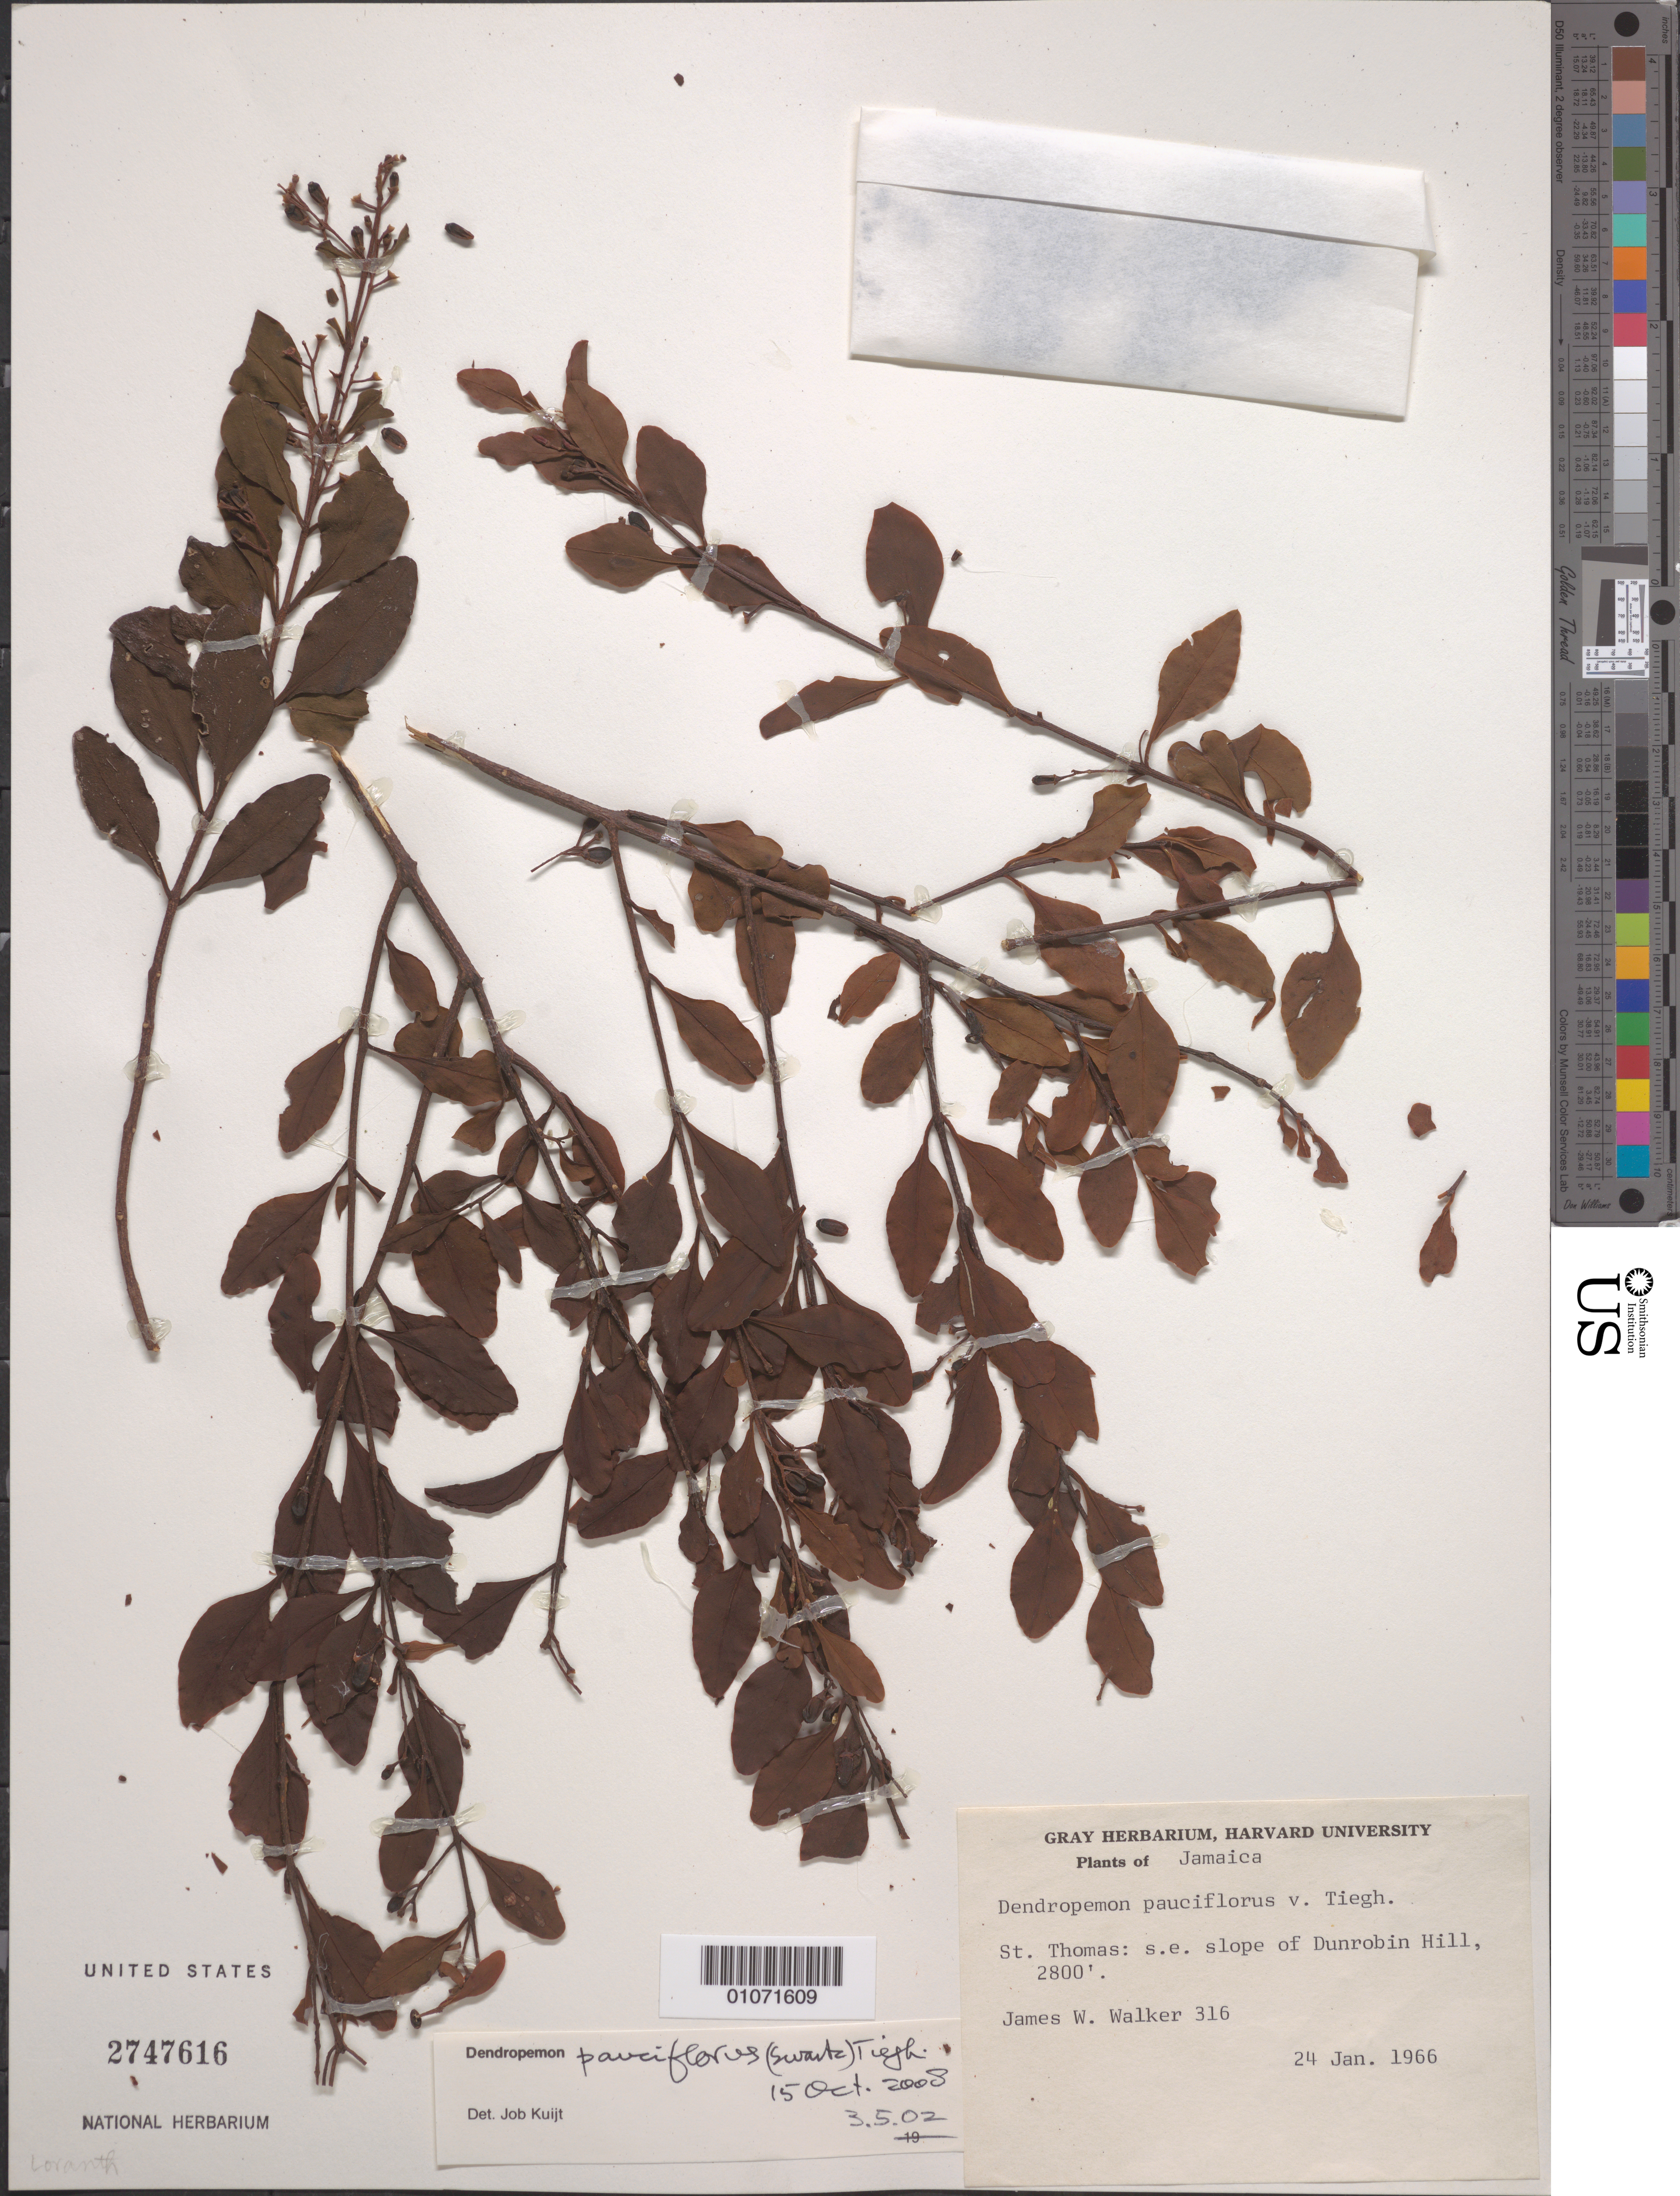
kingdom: Plantae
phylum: Tracheophyta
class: Magnoliopsida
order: Santalales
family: Loranthaceae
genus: Dendropemon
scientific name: Dendropemon parvifolius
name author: (Sw.) Steud.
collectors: J. W. Walker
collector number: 316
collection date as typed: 24 Jan 1966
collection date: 1966-01-24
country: Jamaica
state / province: Saint Thomas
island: Jamaica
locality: S.E. slope of Dunrobin Hill.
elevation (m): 2800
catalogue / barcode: US 2747616